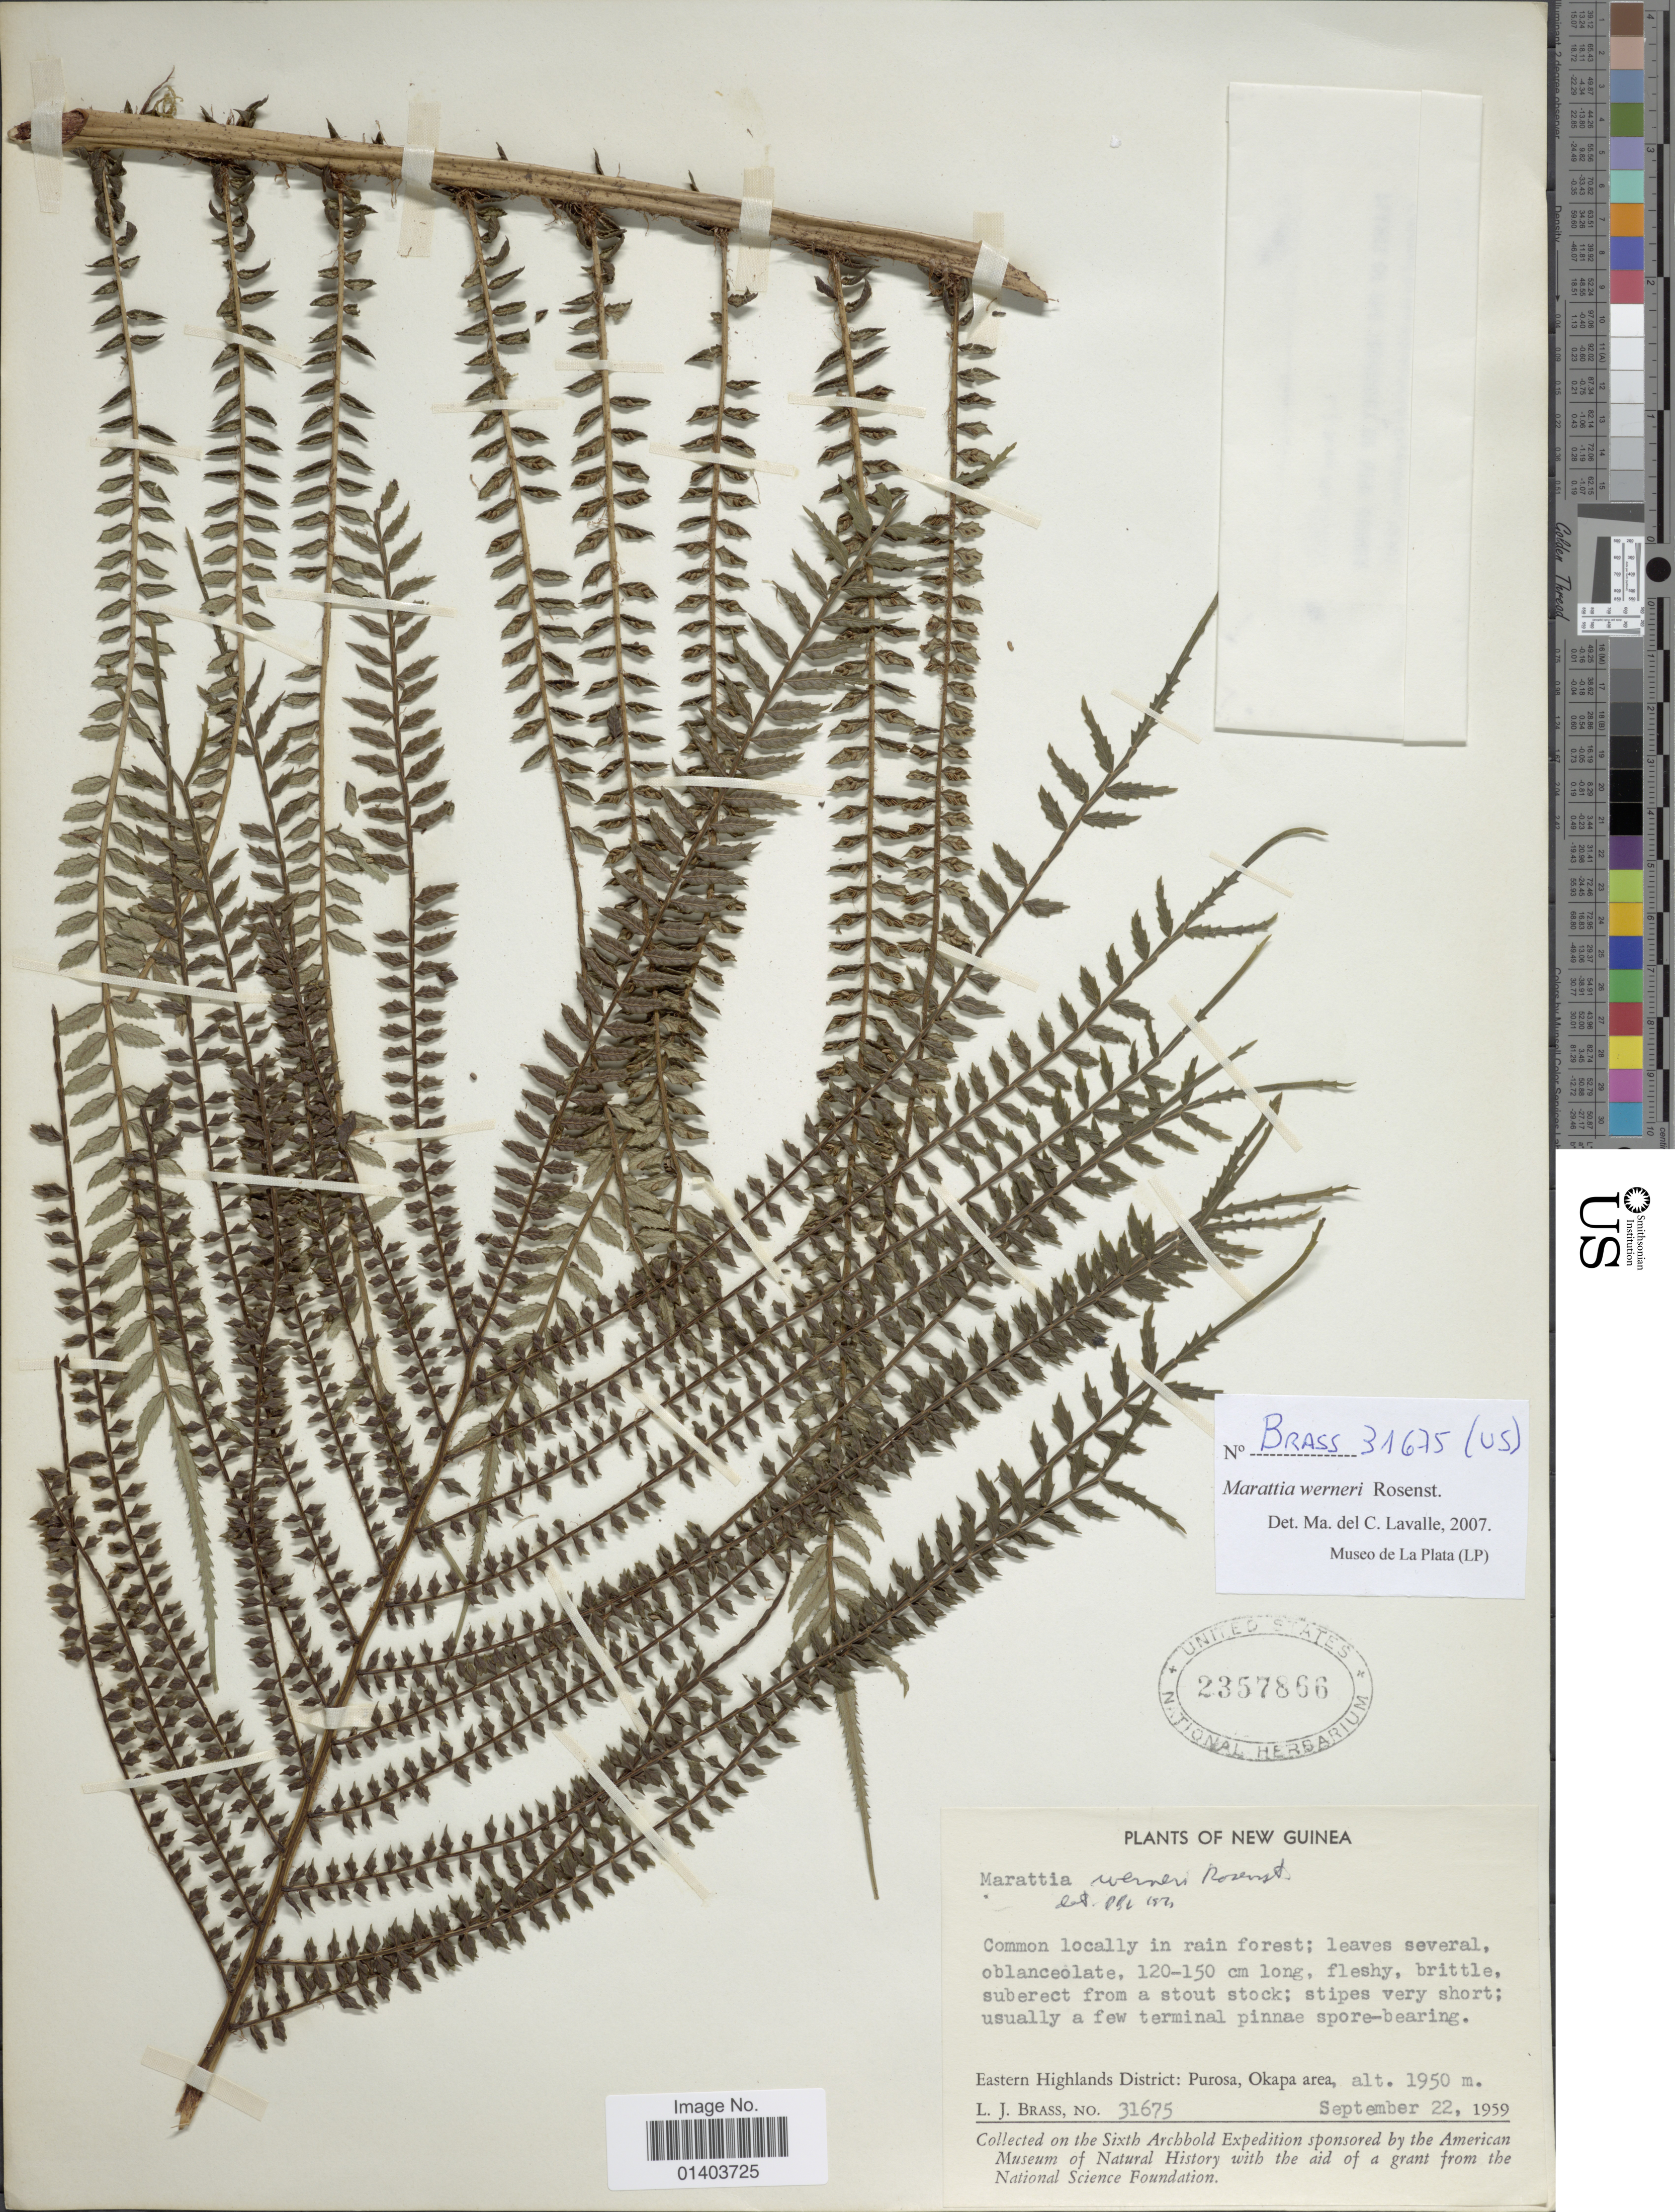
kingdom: Plantae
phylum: Tracheophyta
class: Polypodiopsida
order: Marattiales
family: Marattiaceae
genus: Ptisana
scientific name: Ptisana melanesica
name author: (Kuhn) Murdock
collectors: L. J. Brass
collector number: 31675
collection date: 1959-09-22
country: Papua New Guinea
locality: New Guinea, Eastern Highlands District: Purosa, Okapa area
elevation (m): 1950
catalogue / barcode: US 2357866